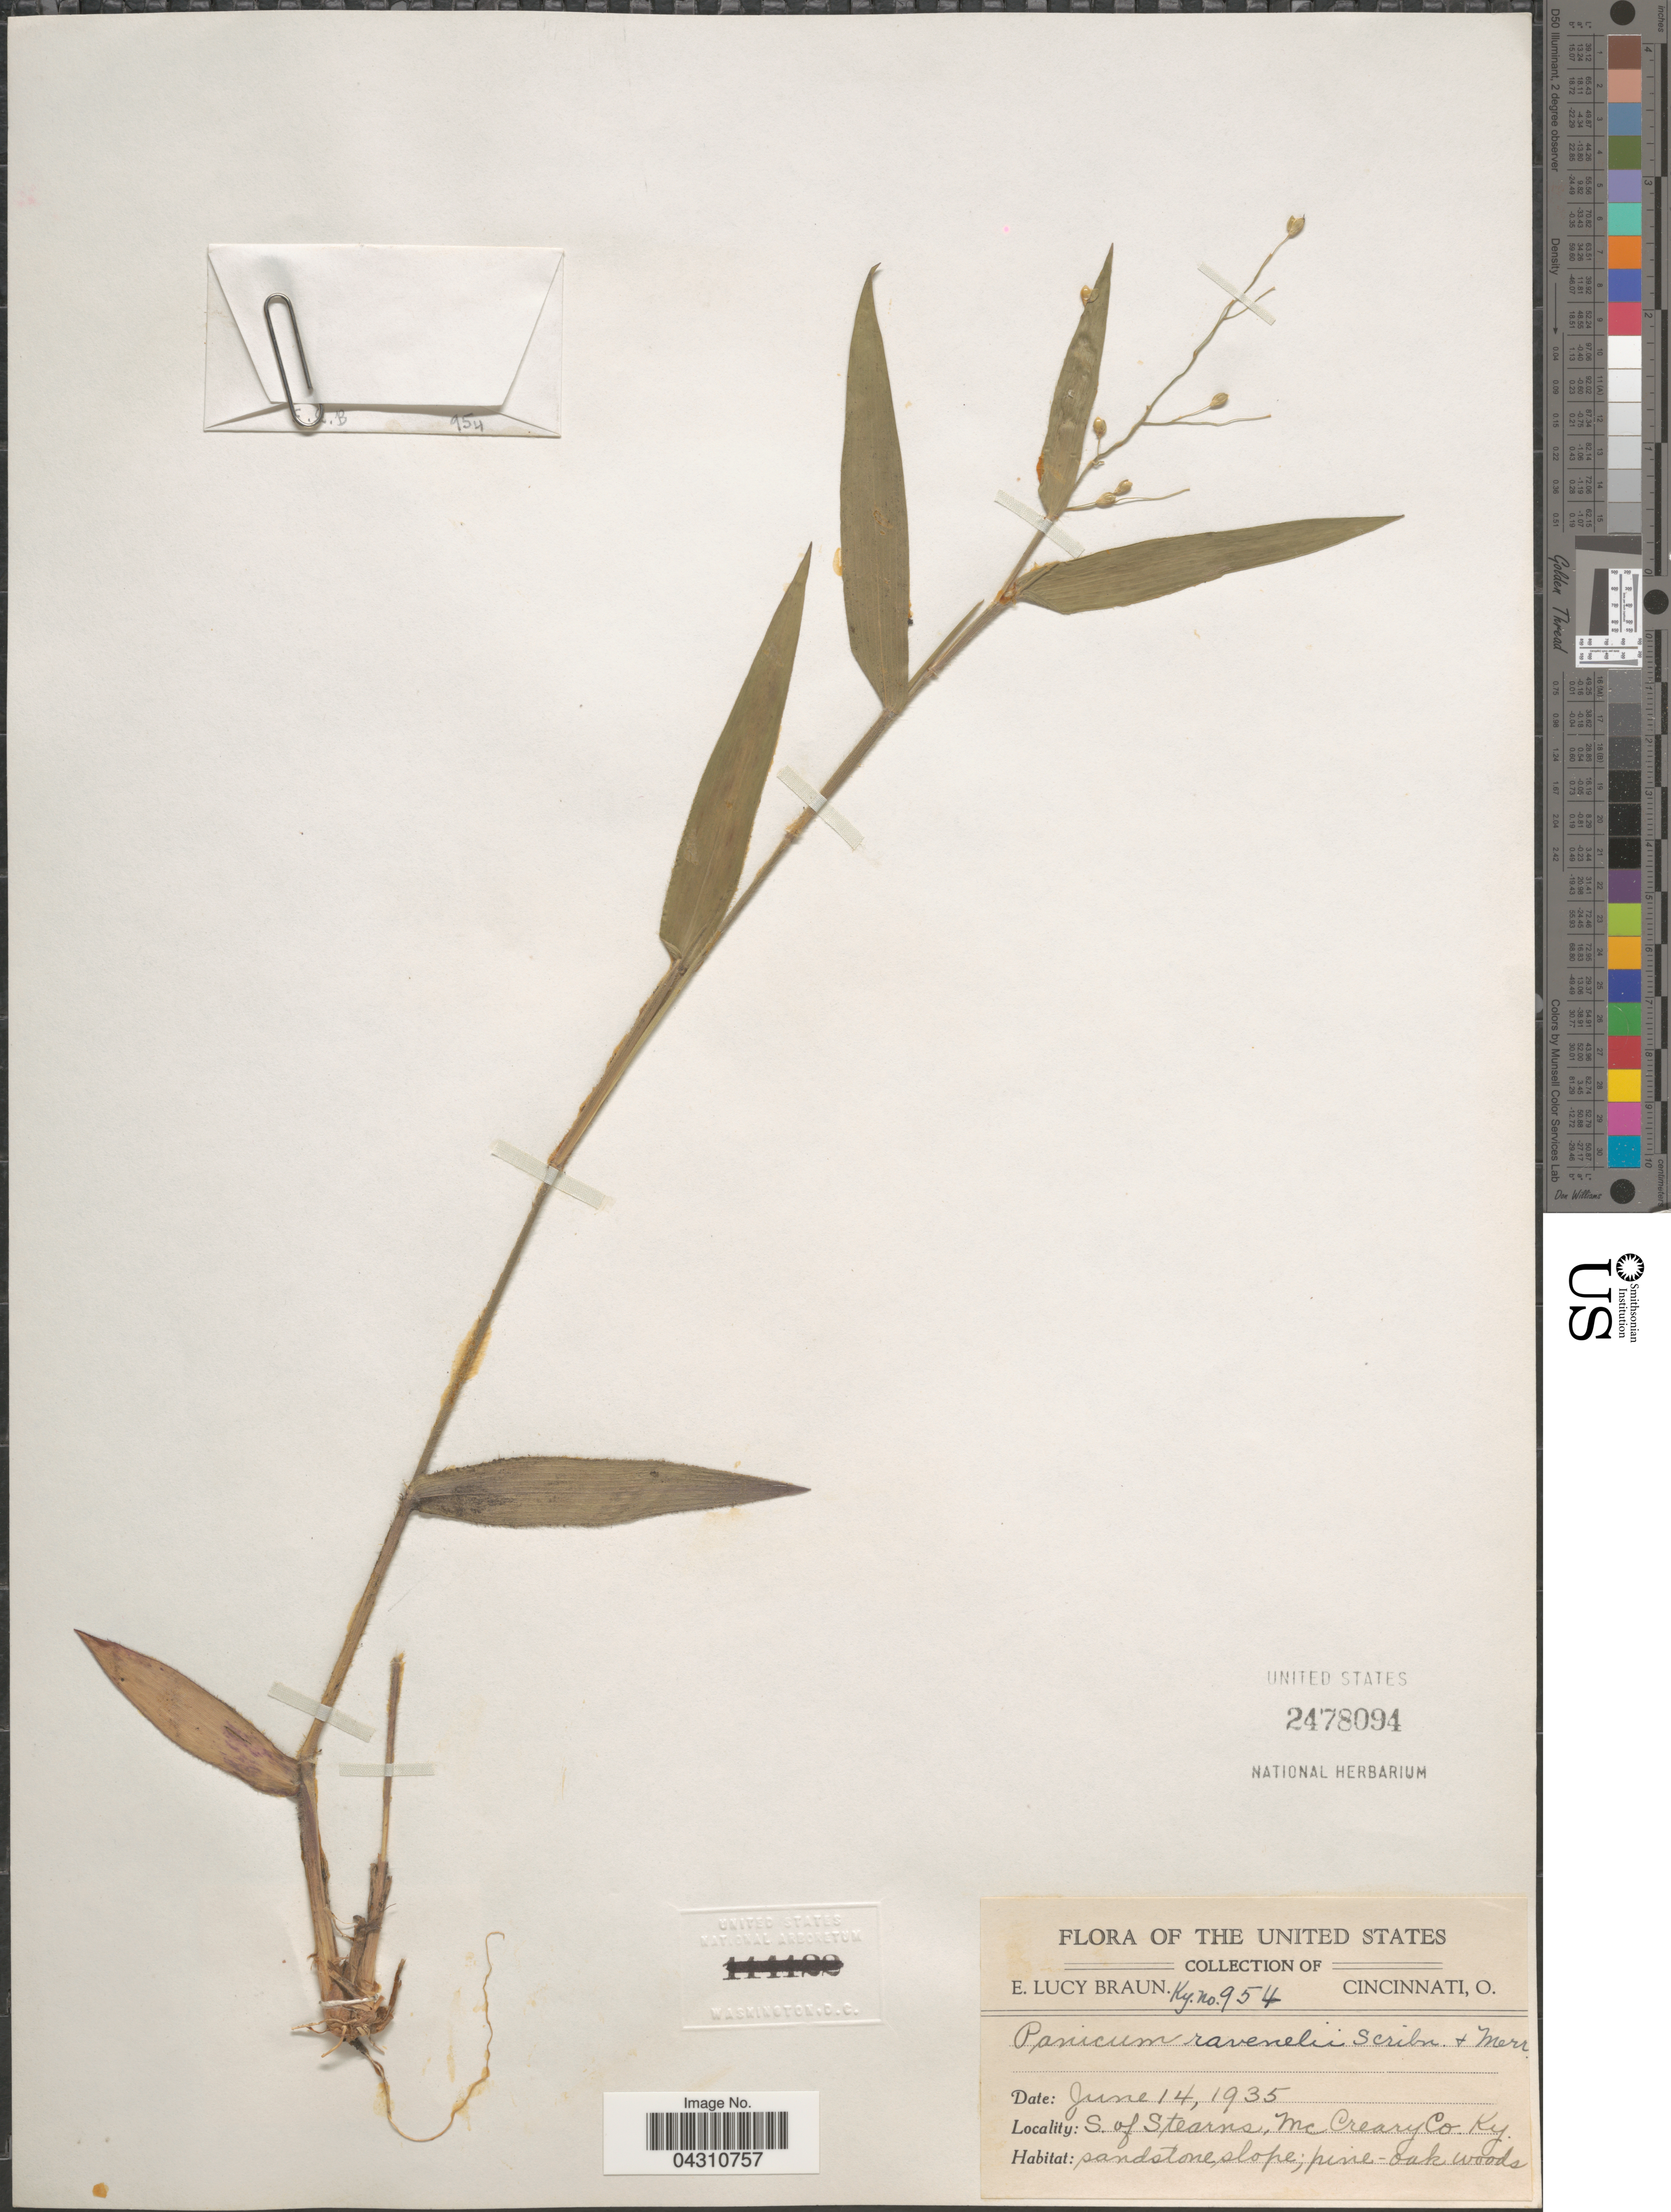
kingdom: Plantae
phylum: Tracheophyta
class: Liliopsida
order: Poales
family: Poaceae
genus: Dichanthelium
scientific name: Dichanthelium ravenelii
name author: (Scribn. & Merr.) Gould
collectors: E. L. Braun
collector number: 954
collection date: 1935-06-14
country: United States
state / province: Kentucky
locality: S. of Stearns, McCreary Co.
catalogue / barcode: US 2478094